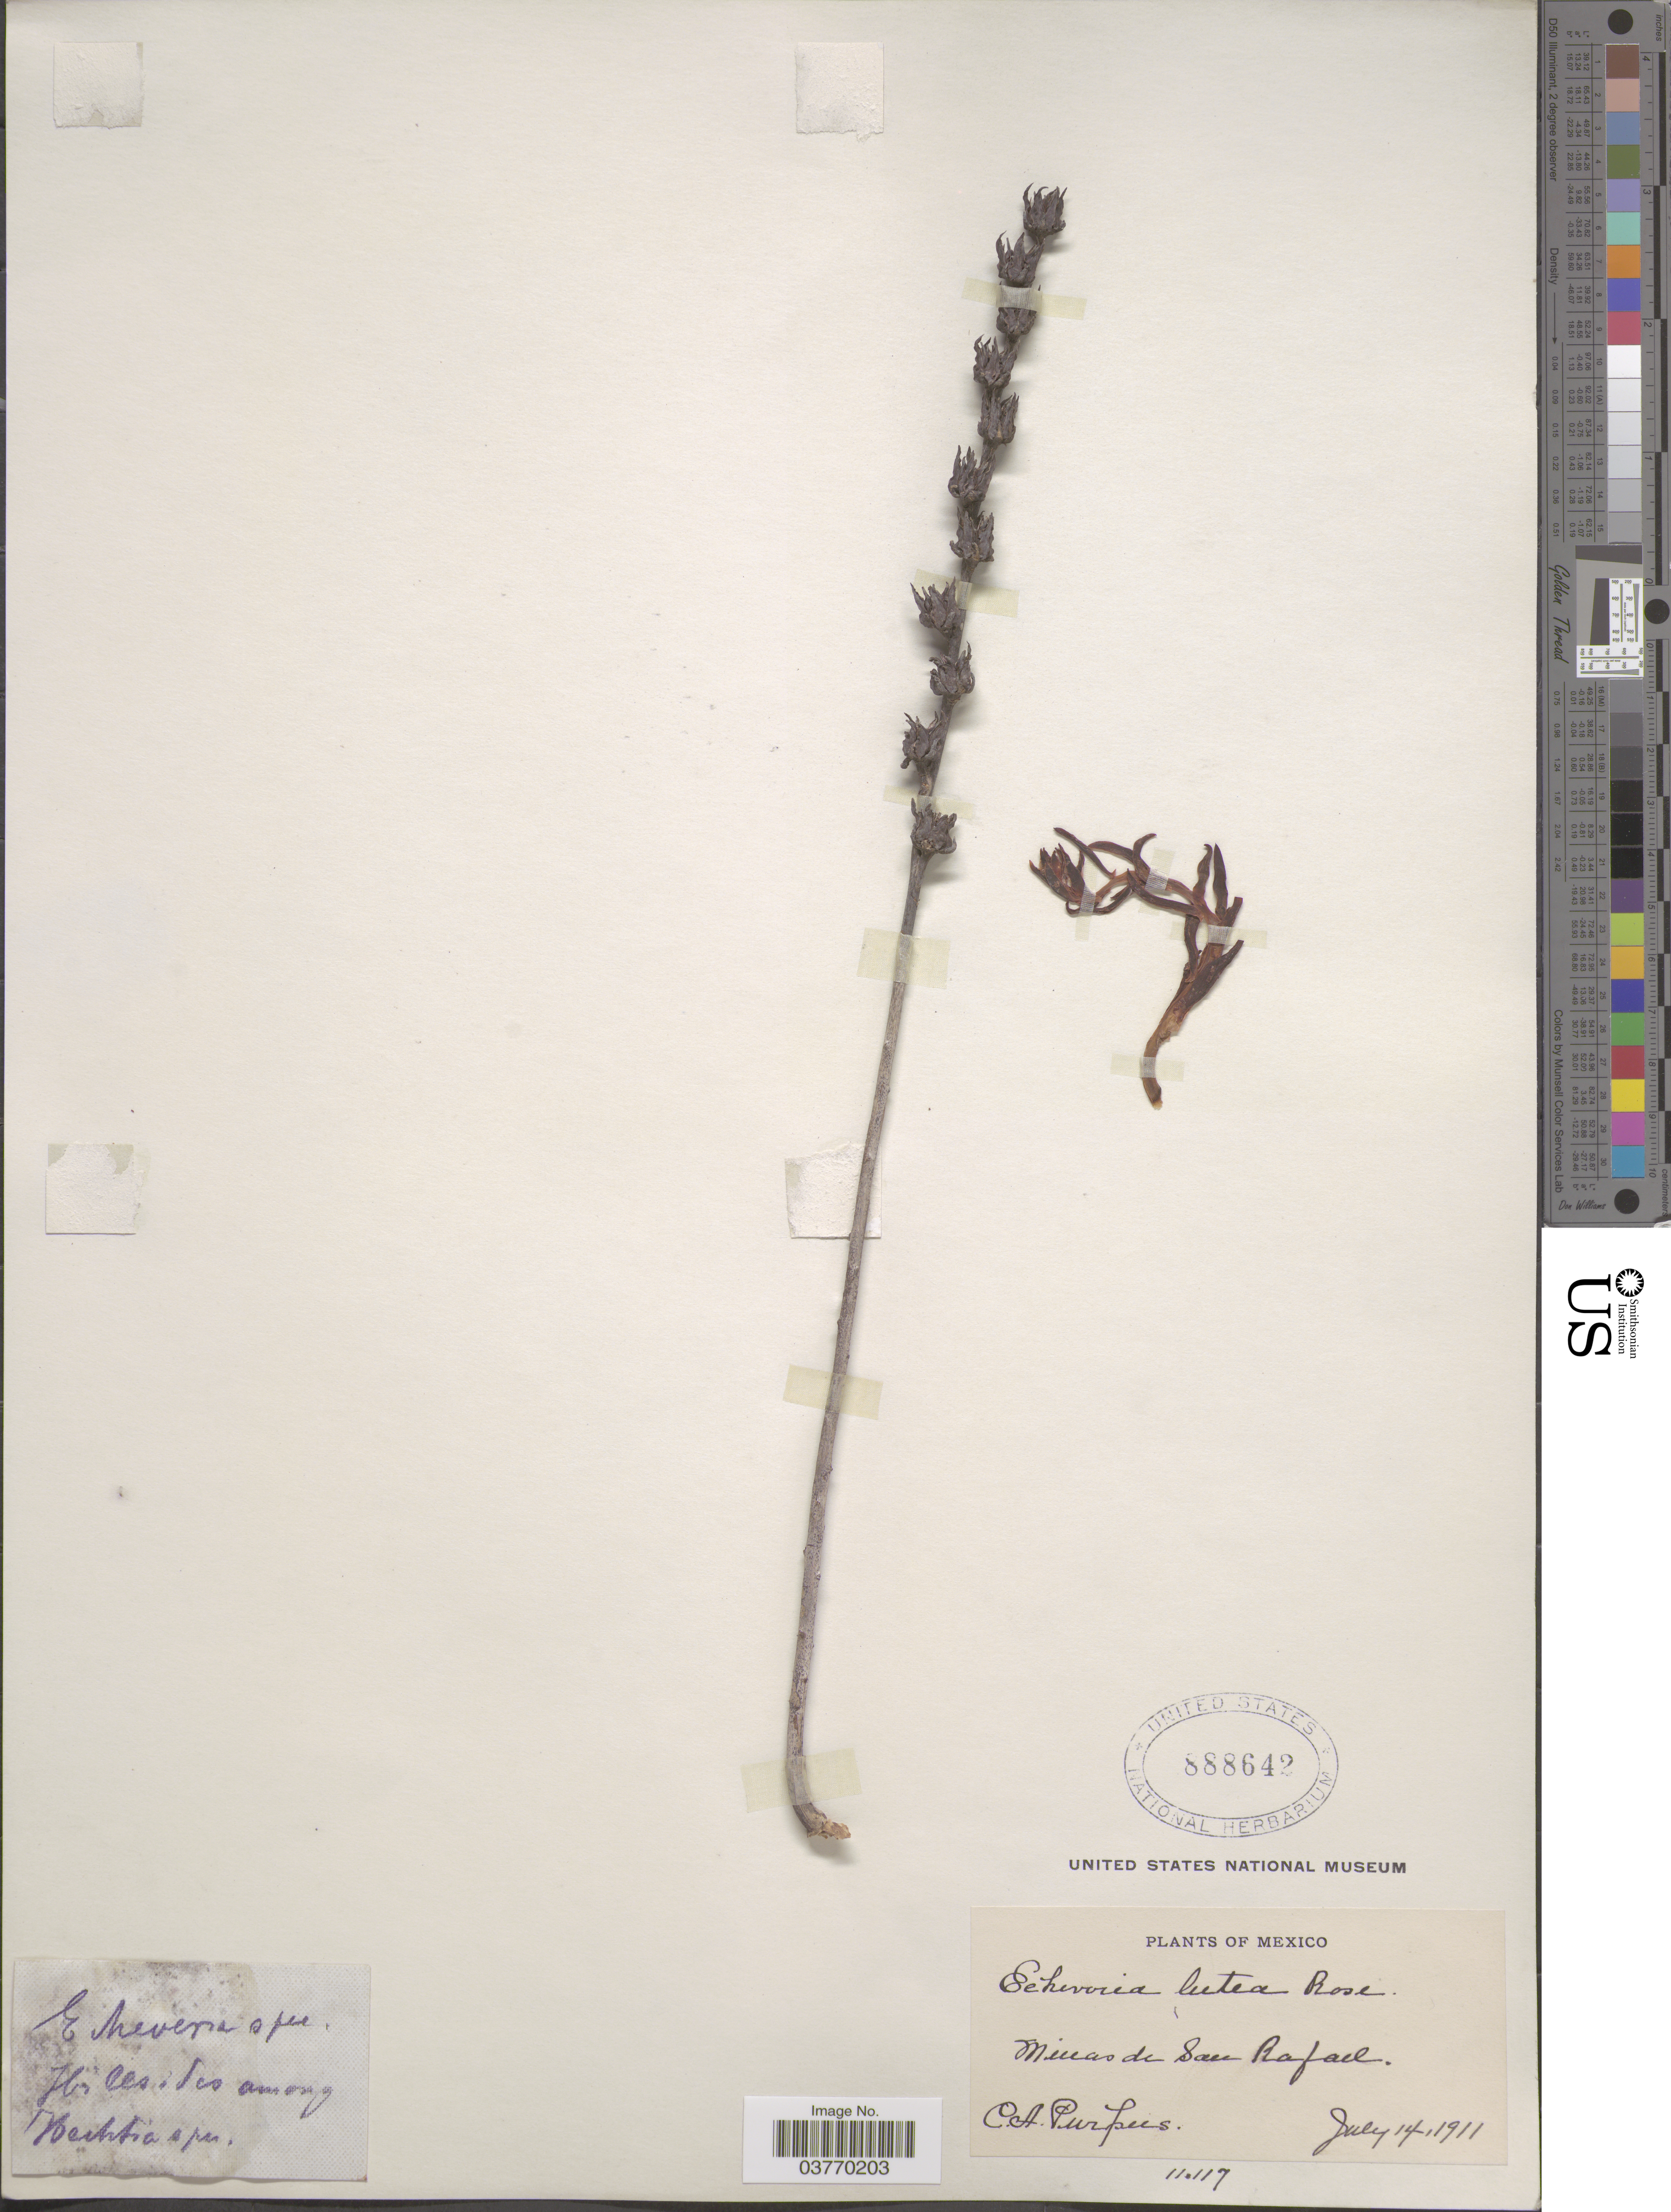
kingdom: Plantae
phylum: Tracheophyta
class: Magnoliopsida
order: Saxifragales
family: Crassulaceae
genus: Echeveria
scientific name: Echeveria lutea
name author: Rose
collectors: C. A. Purpus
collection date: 1911-07-14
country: Mexico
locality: Minas de San Rafael. hillsides among Hechtia* a pres*.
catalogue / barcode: US 888642